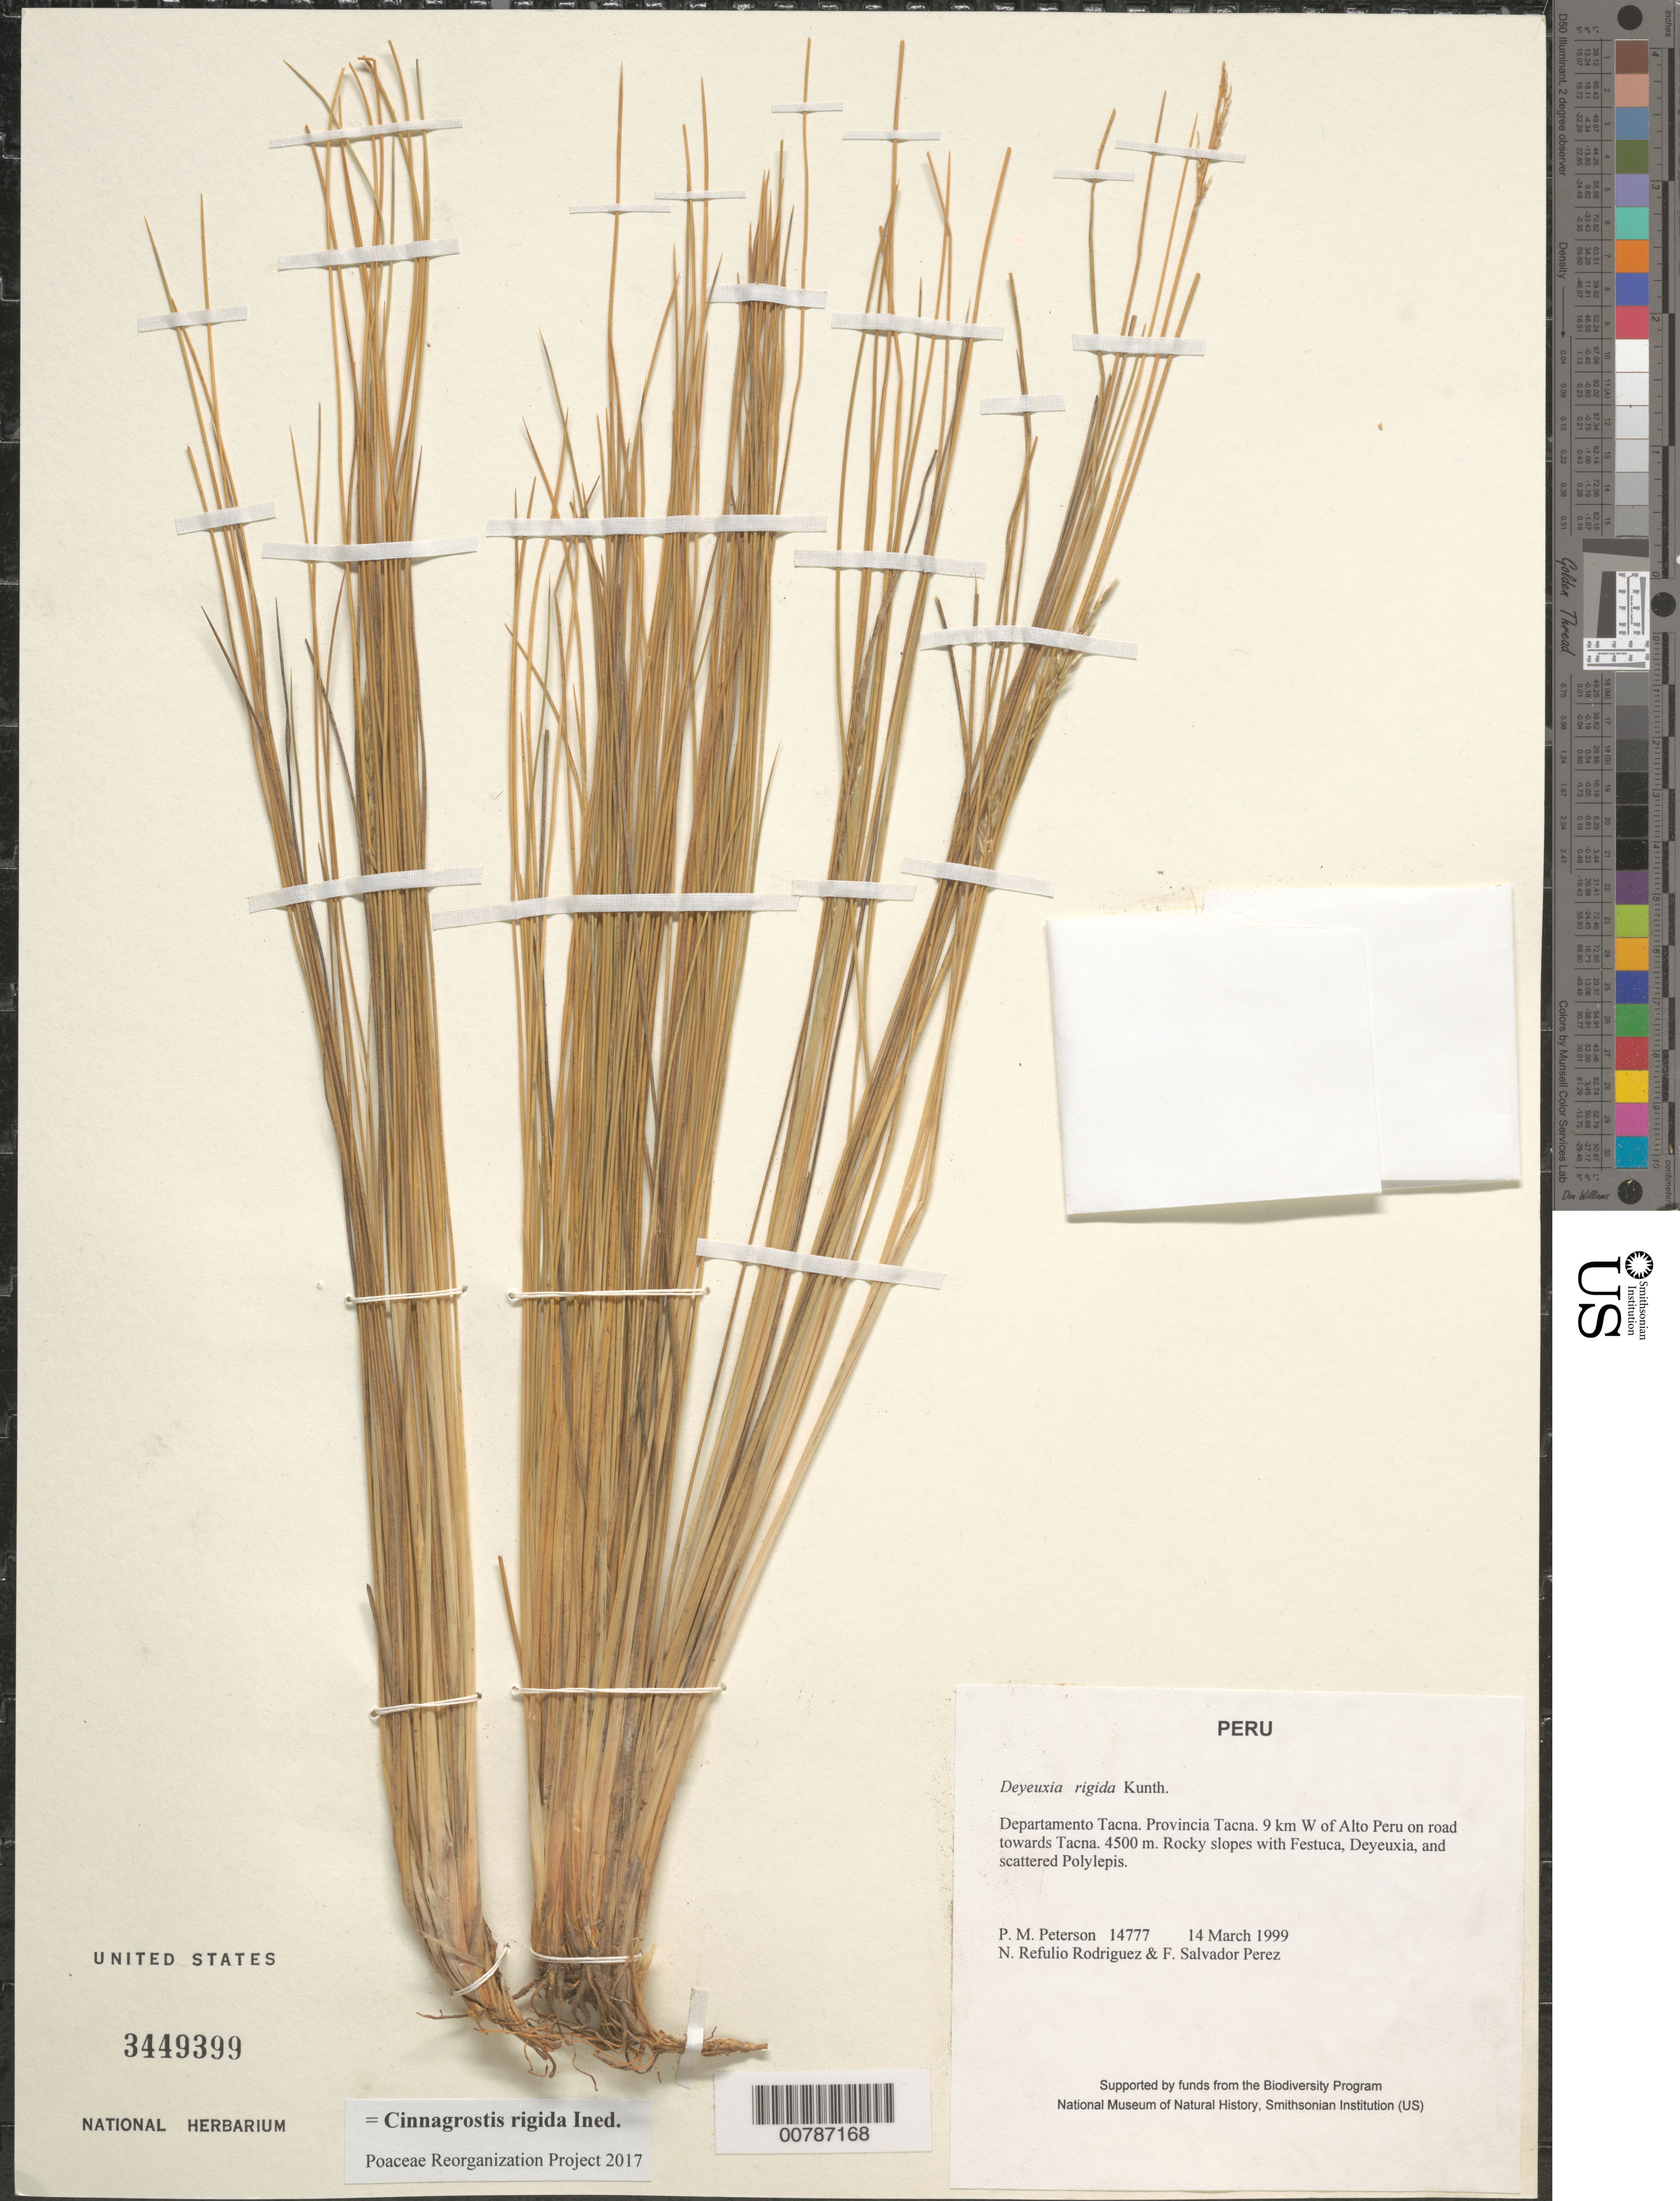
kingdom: Plantae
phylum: Tracheophyta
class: Liliopsida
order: Poales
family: Poaceae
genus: Cinnagrostis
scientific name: Cinnagrostis rigida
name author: (Kunth) P.M. Peterson et al.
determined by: Poaceae Reorganization Project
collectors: P. M. Peterson, N. Refulio-Rodríguez & F. Salvador Perez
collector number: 14777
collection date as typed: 14 Mar 1999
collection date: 1999-03-14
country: Peru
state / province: Tacna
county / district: Tacna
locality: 9 km W of Alto Peru on road towards Tacna.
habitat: Rocky slopes with Festuca, Deyeuxia and scattered Polylepis.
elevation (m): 4500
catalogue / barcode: US 3449399